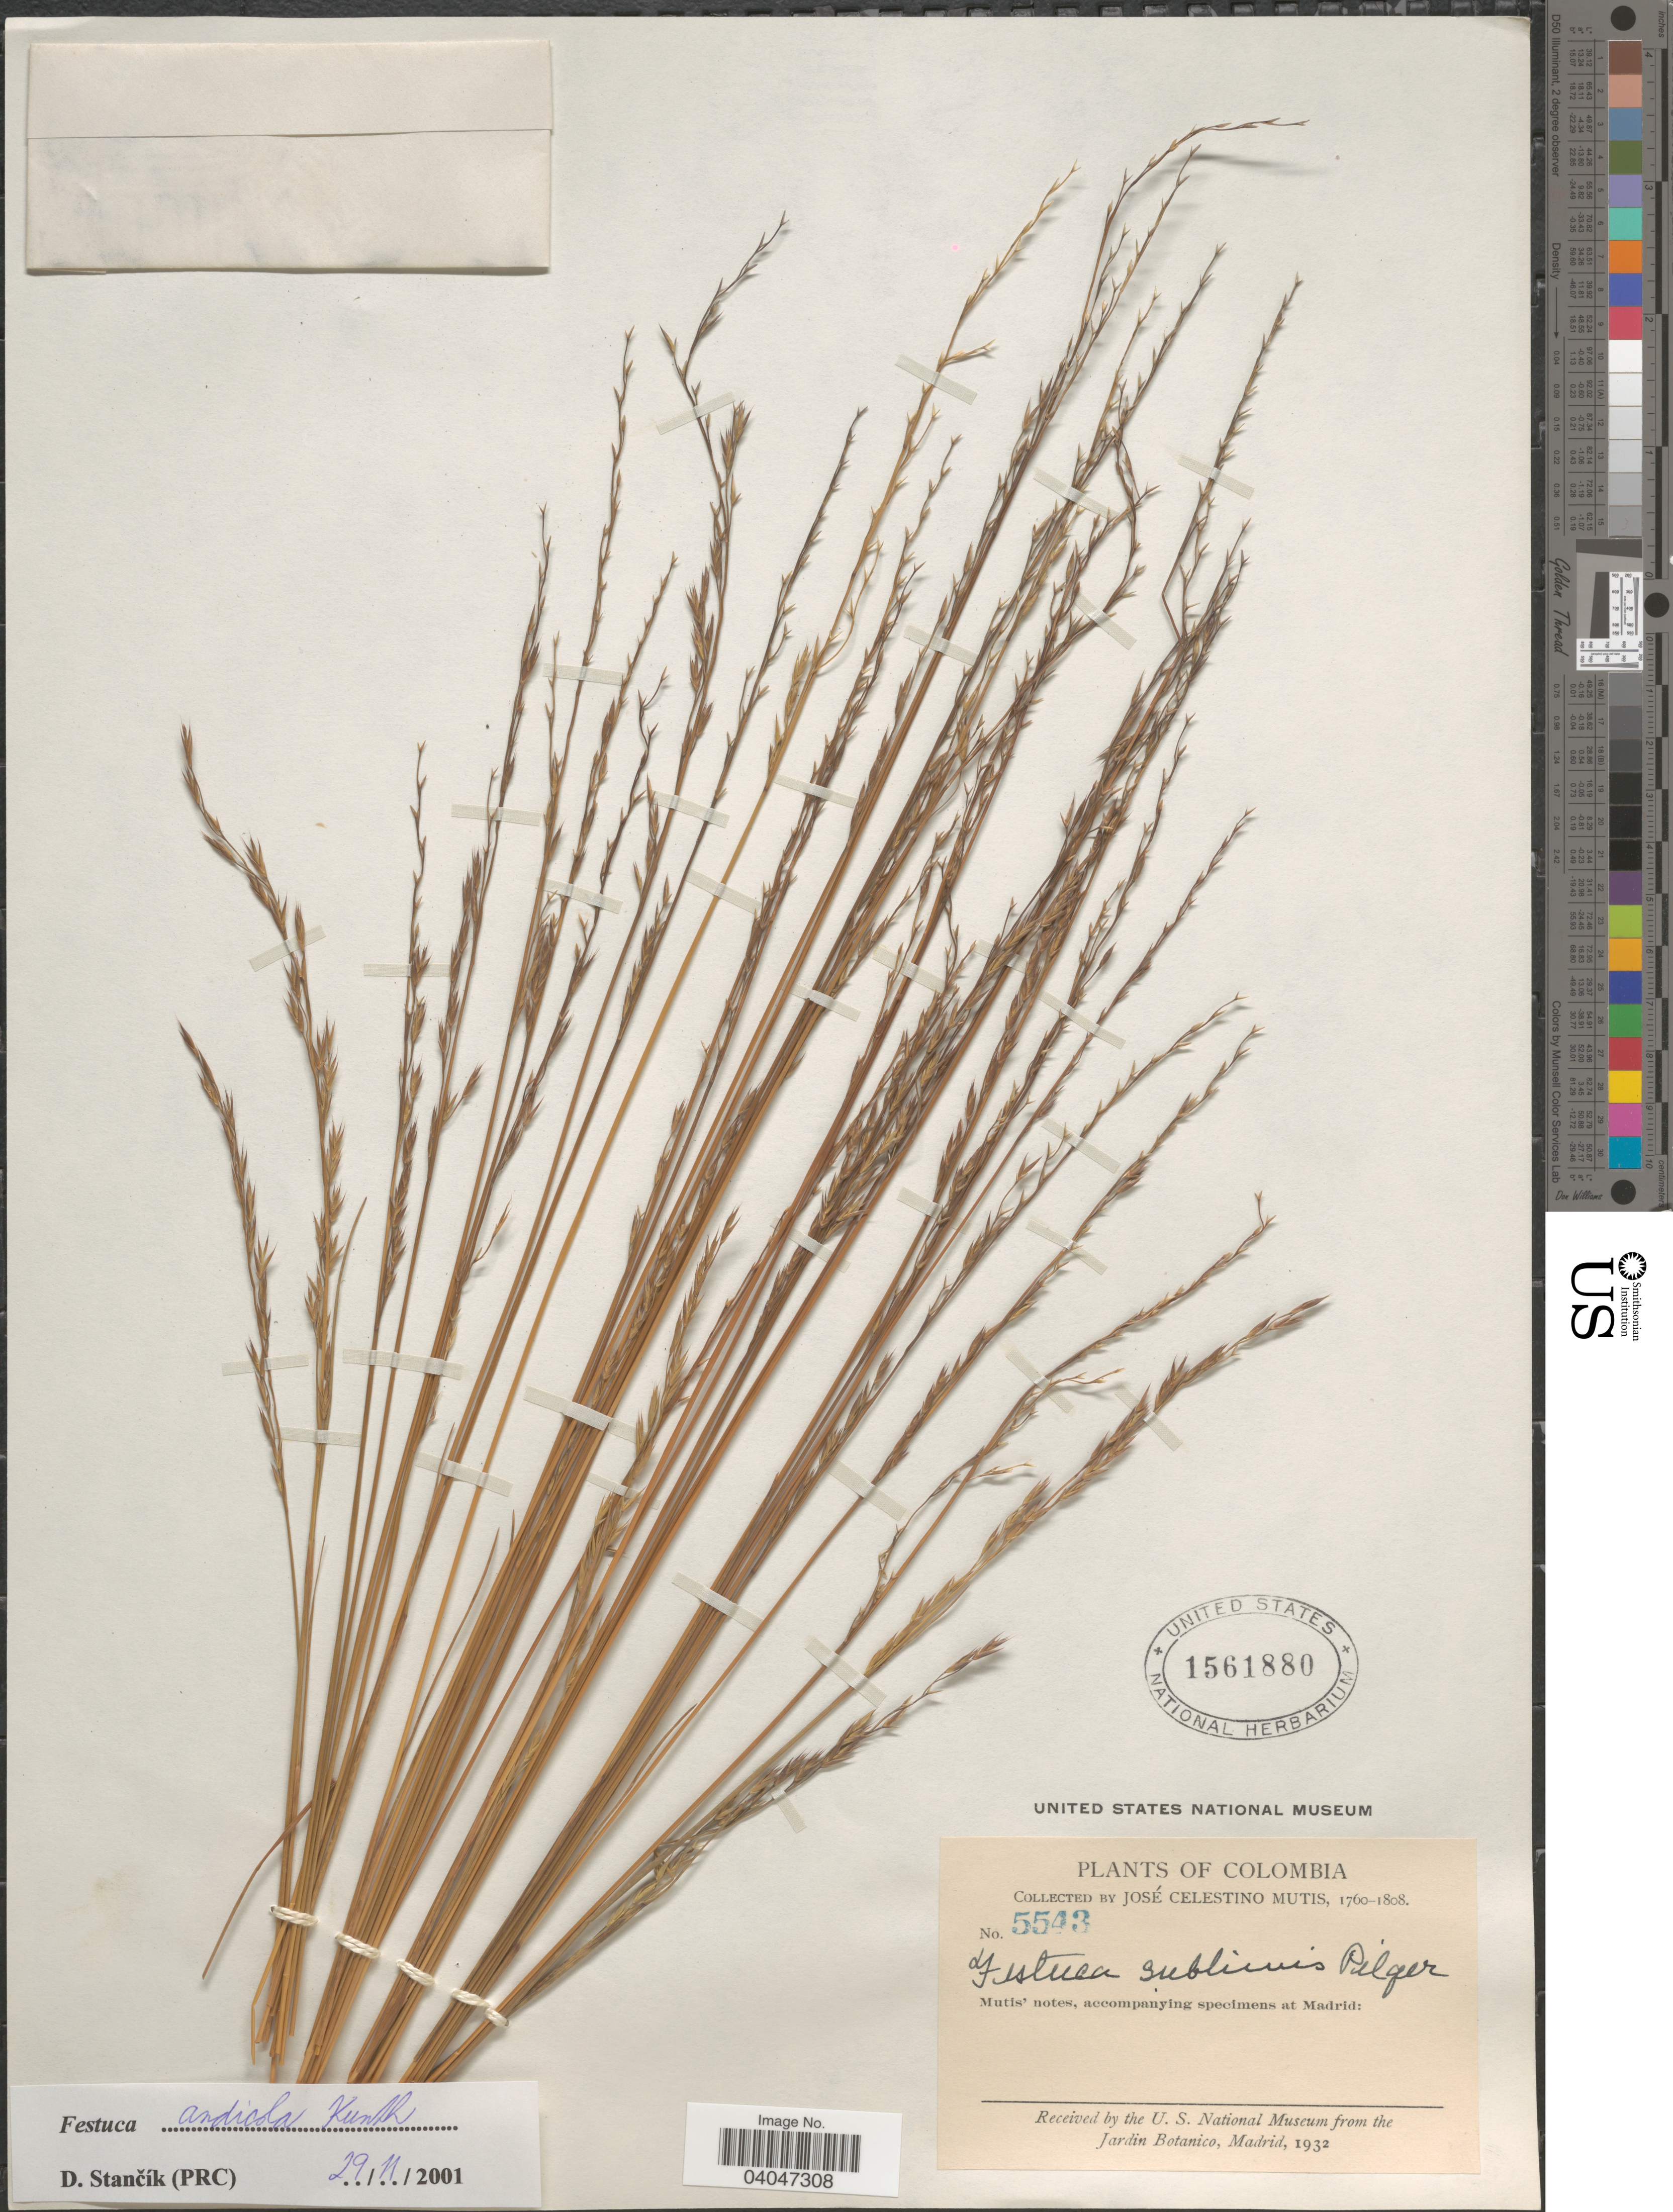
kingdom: Plantae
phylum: Tracheophyta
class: Liliopsida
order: Poales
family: Poaceae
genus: Festuca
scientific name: Festuca andicola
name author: Kunth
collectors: J. C. B. Mutis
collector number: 5543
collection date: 1760/1808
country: Colombia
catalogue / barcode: US 1561880